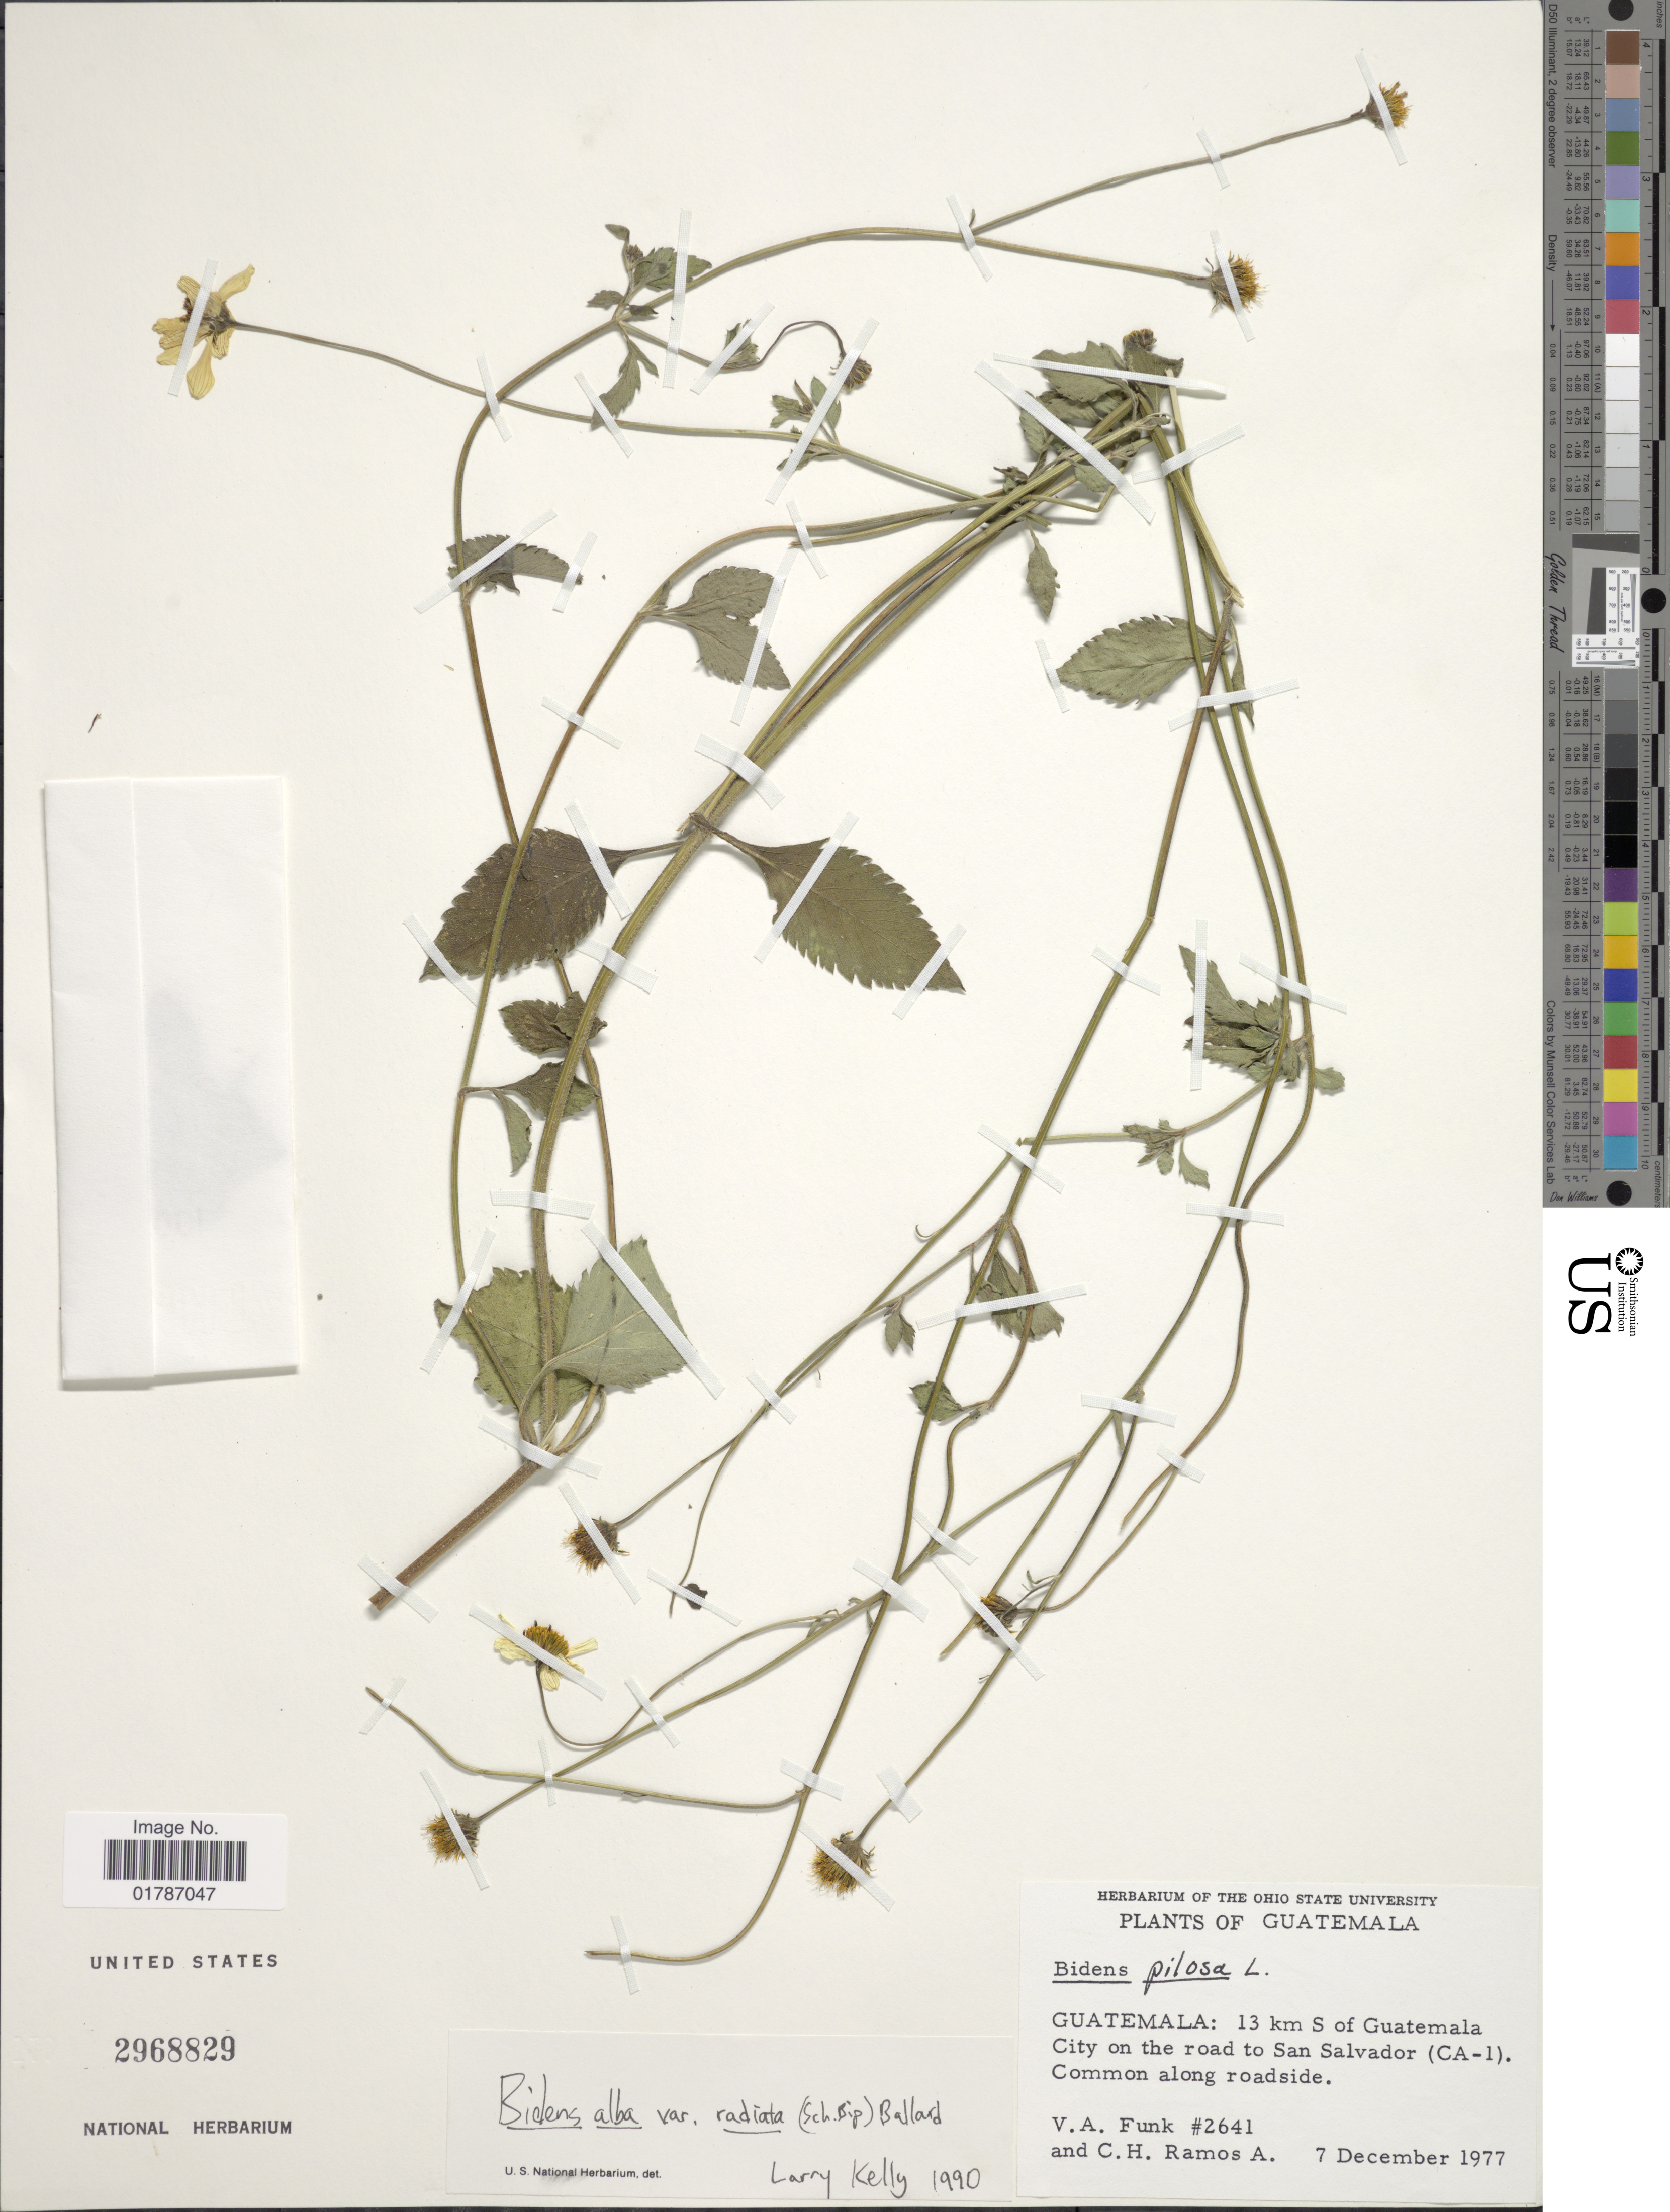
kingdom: Plantae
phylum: Tracheophyta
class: Magnoliopsida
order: Asterales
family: Asteraceae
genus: Bidens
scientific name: Bidens alba var. radiata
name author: (Sch. Bip.) R.E. Ballard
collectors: V. Funk & C. H. Ramos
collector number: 2641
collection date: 1977-12-07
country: Guatemala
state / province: Guatemala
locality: Guatemala: 13 km S of Guatemala City on the road to San Salvador (CA-1) Common along roadside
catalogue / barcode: US 2968829